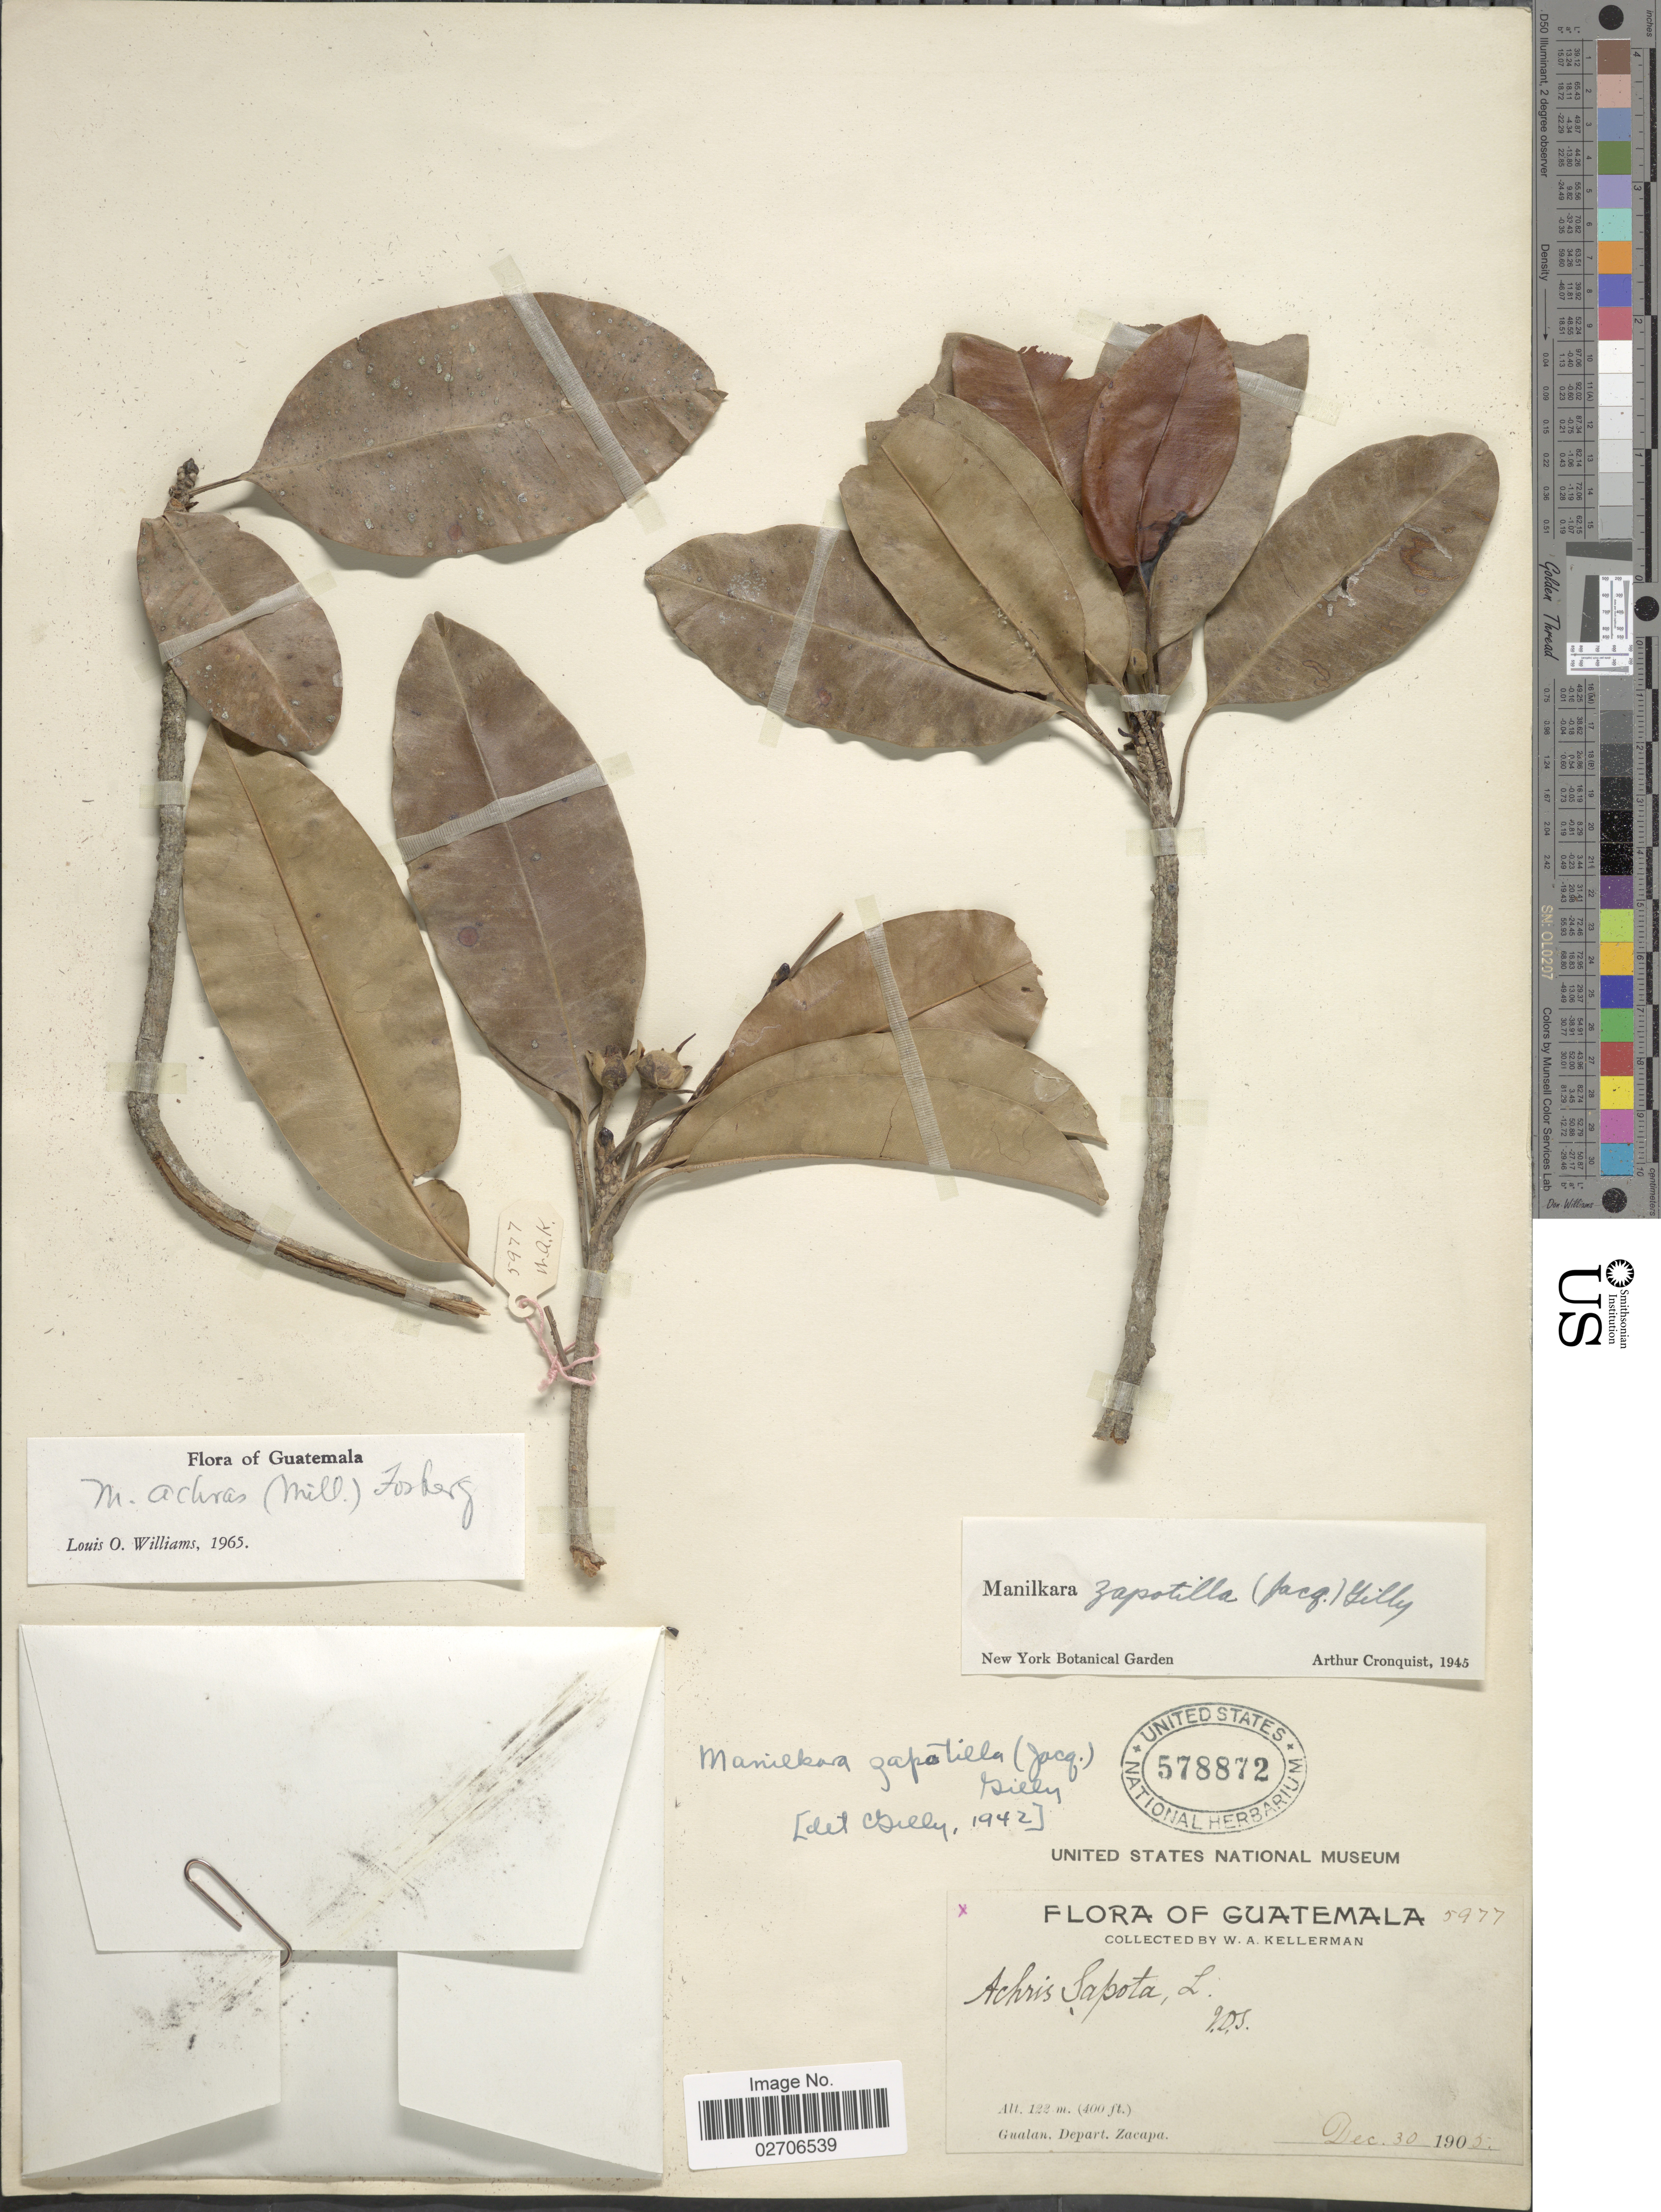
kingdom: Plantae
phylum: Tracheophyta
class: Magnoliopsida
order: Ericales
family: Sapotaceae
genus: Manilkara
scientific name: Manilkara zapota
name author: (L.) P. Royen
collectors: W. Kellerman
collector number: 5977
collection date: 1905-12-30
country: Guatemala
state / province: Zacapa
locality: Gualan, Depart. Zacapa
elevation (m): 122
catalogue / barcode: US 578872